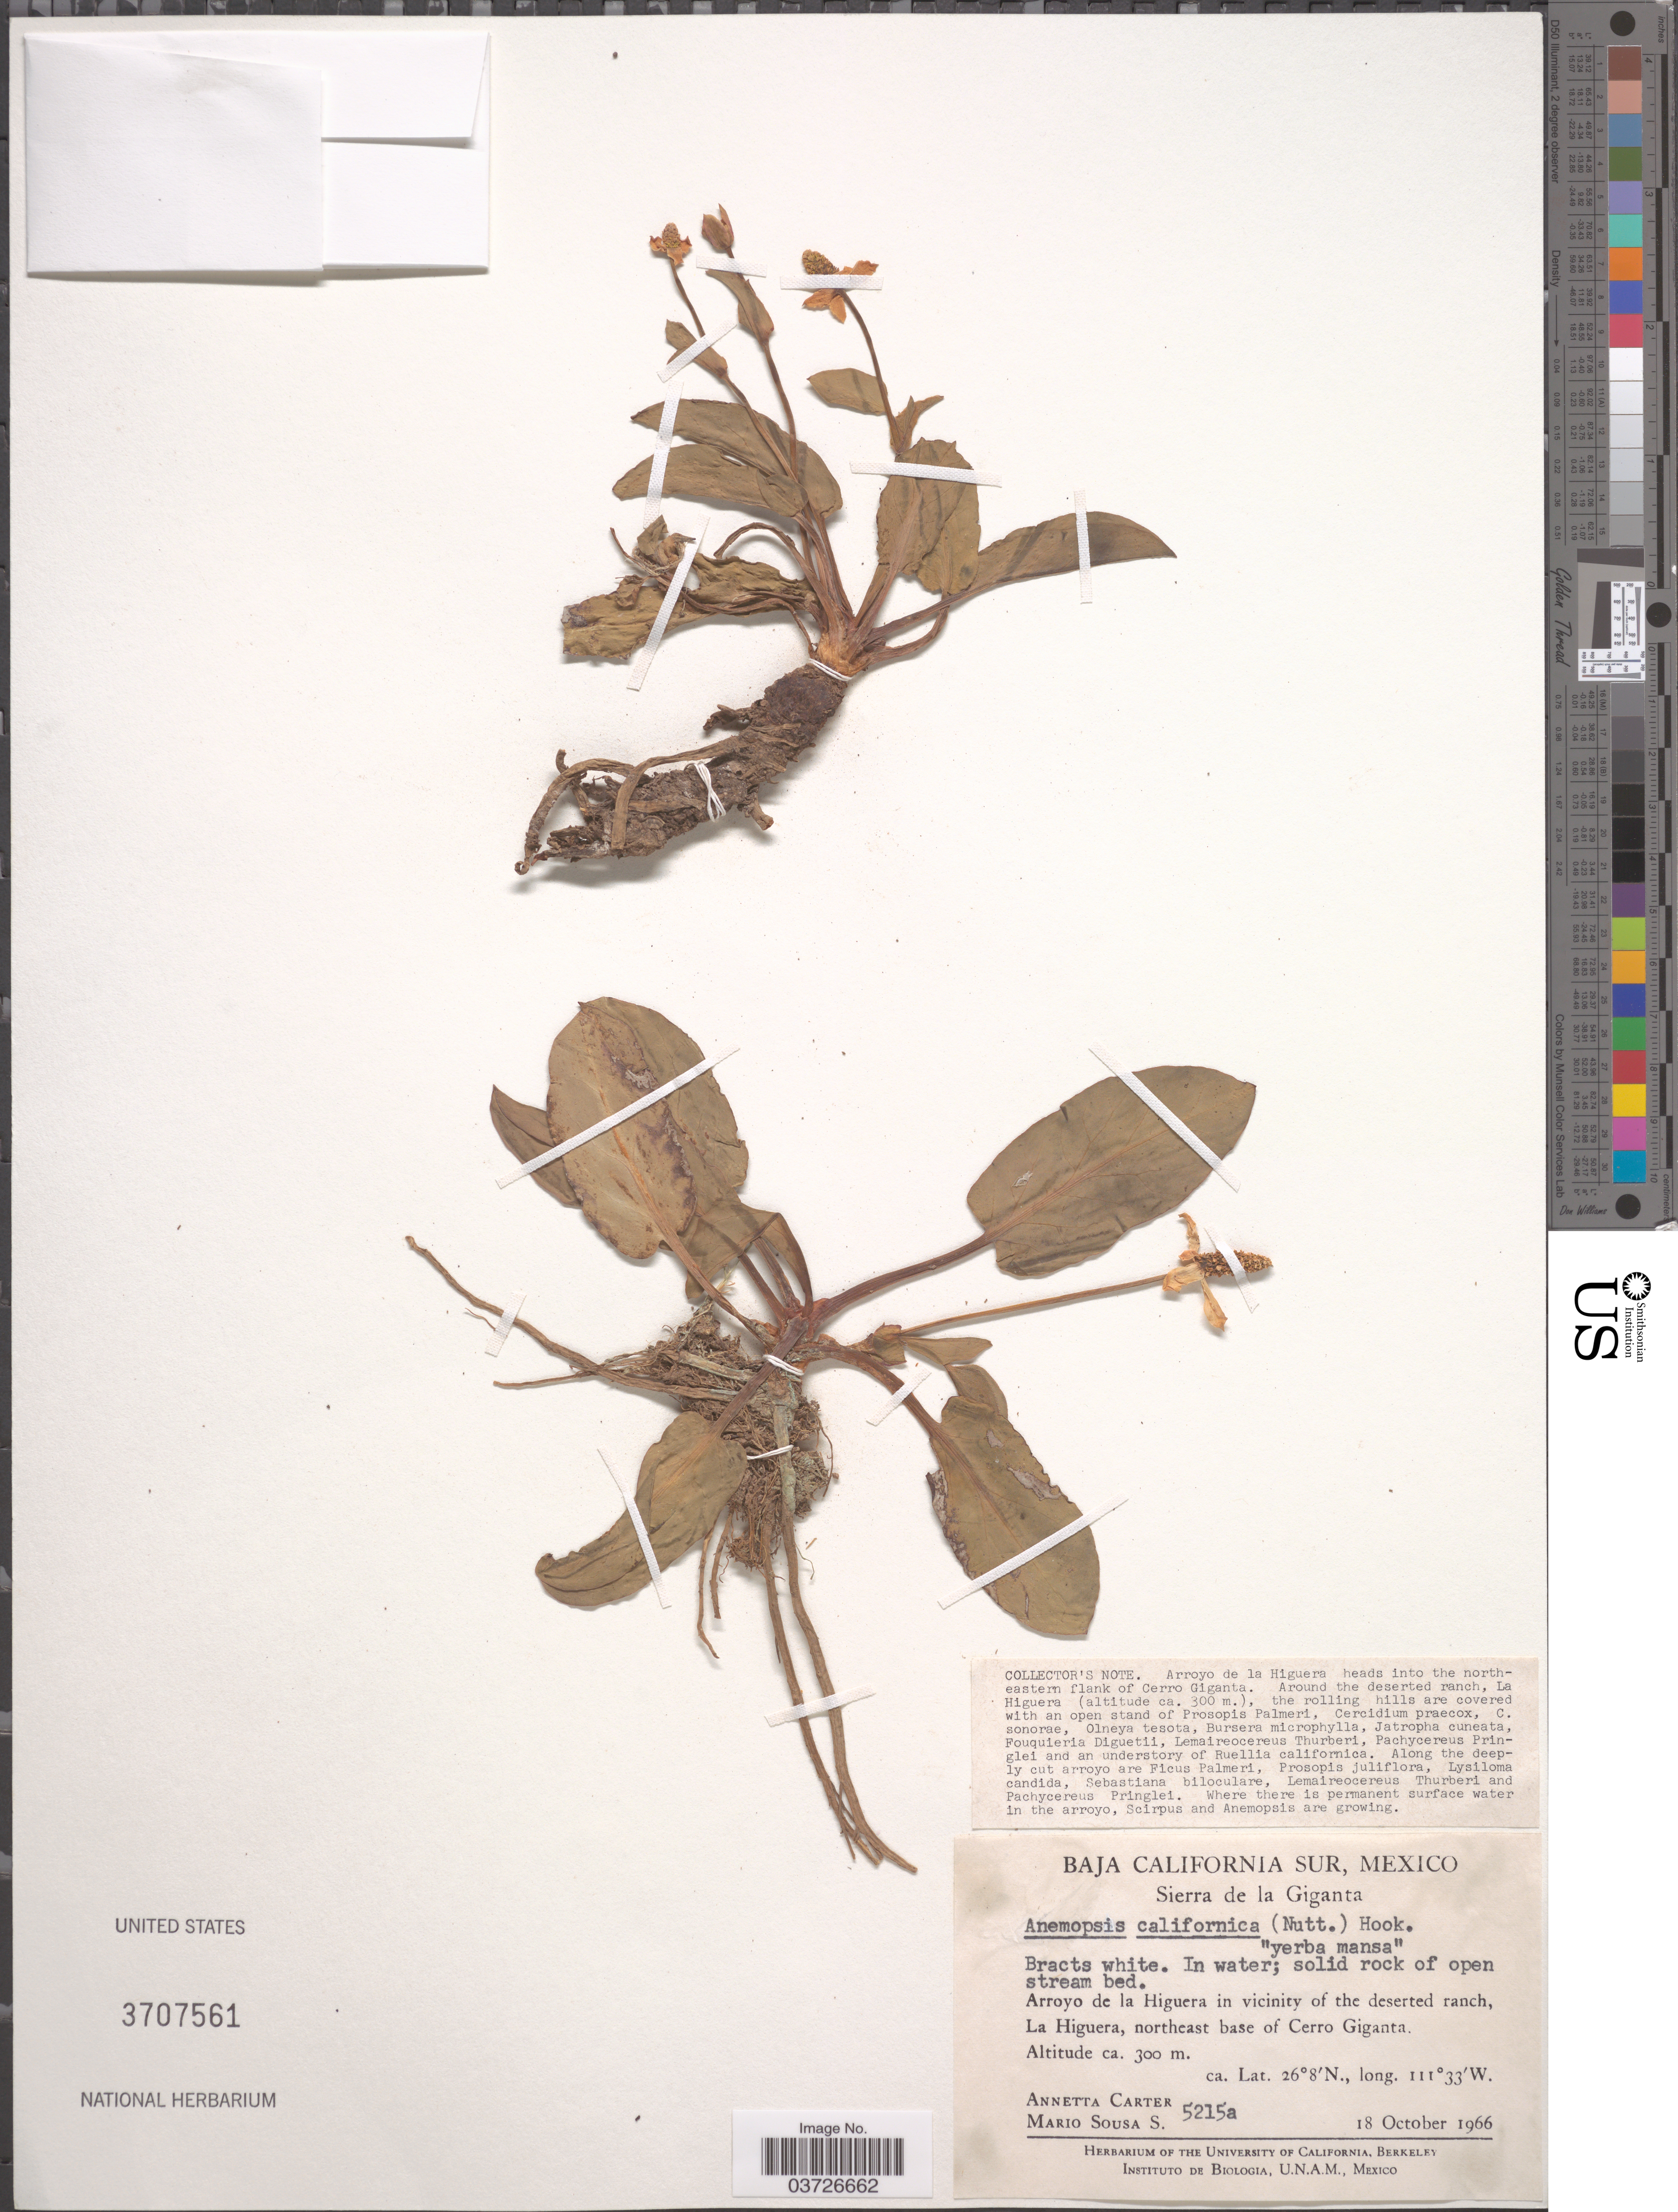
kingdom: Plantae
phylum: Tracheophyta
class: Magnoliopsida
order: Piperales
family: Saururaceae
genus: Anemopsis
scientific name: Anemopsis californica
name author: (Nutt.) Hook. & Arn.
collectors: A. Carter & M. Sousa S.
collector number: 5215a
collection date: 1966-10-18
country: Mexico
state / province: Baja California Sur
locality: Sierra de la Giganta. Arroyo de la Higuera in vicinity of the deserted ranch, La Higuera, northeast base of Cerro Giganta.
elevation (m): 300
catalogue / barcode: US 3707561